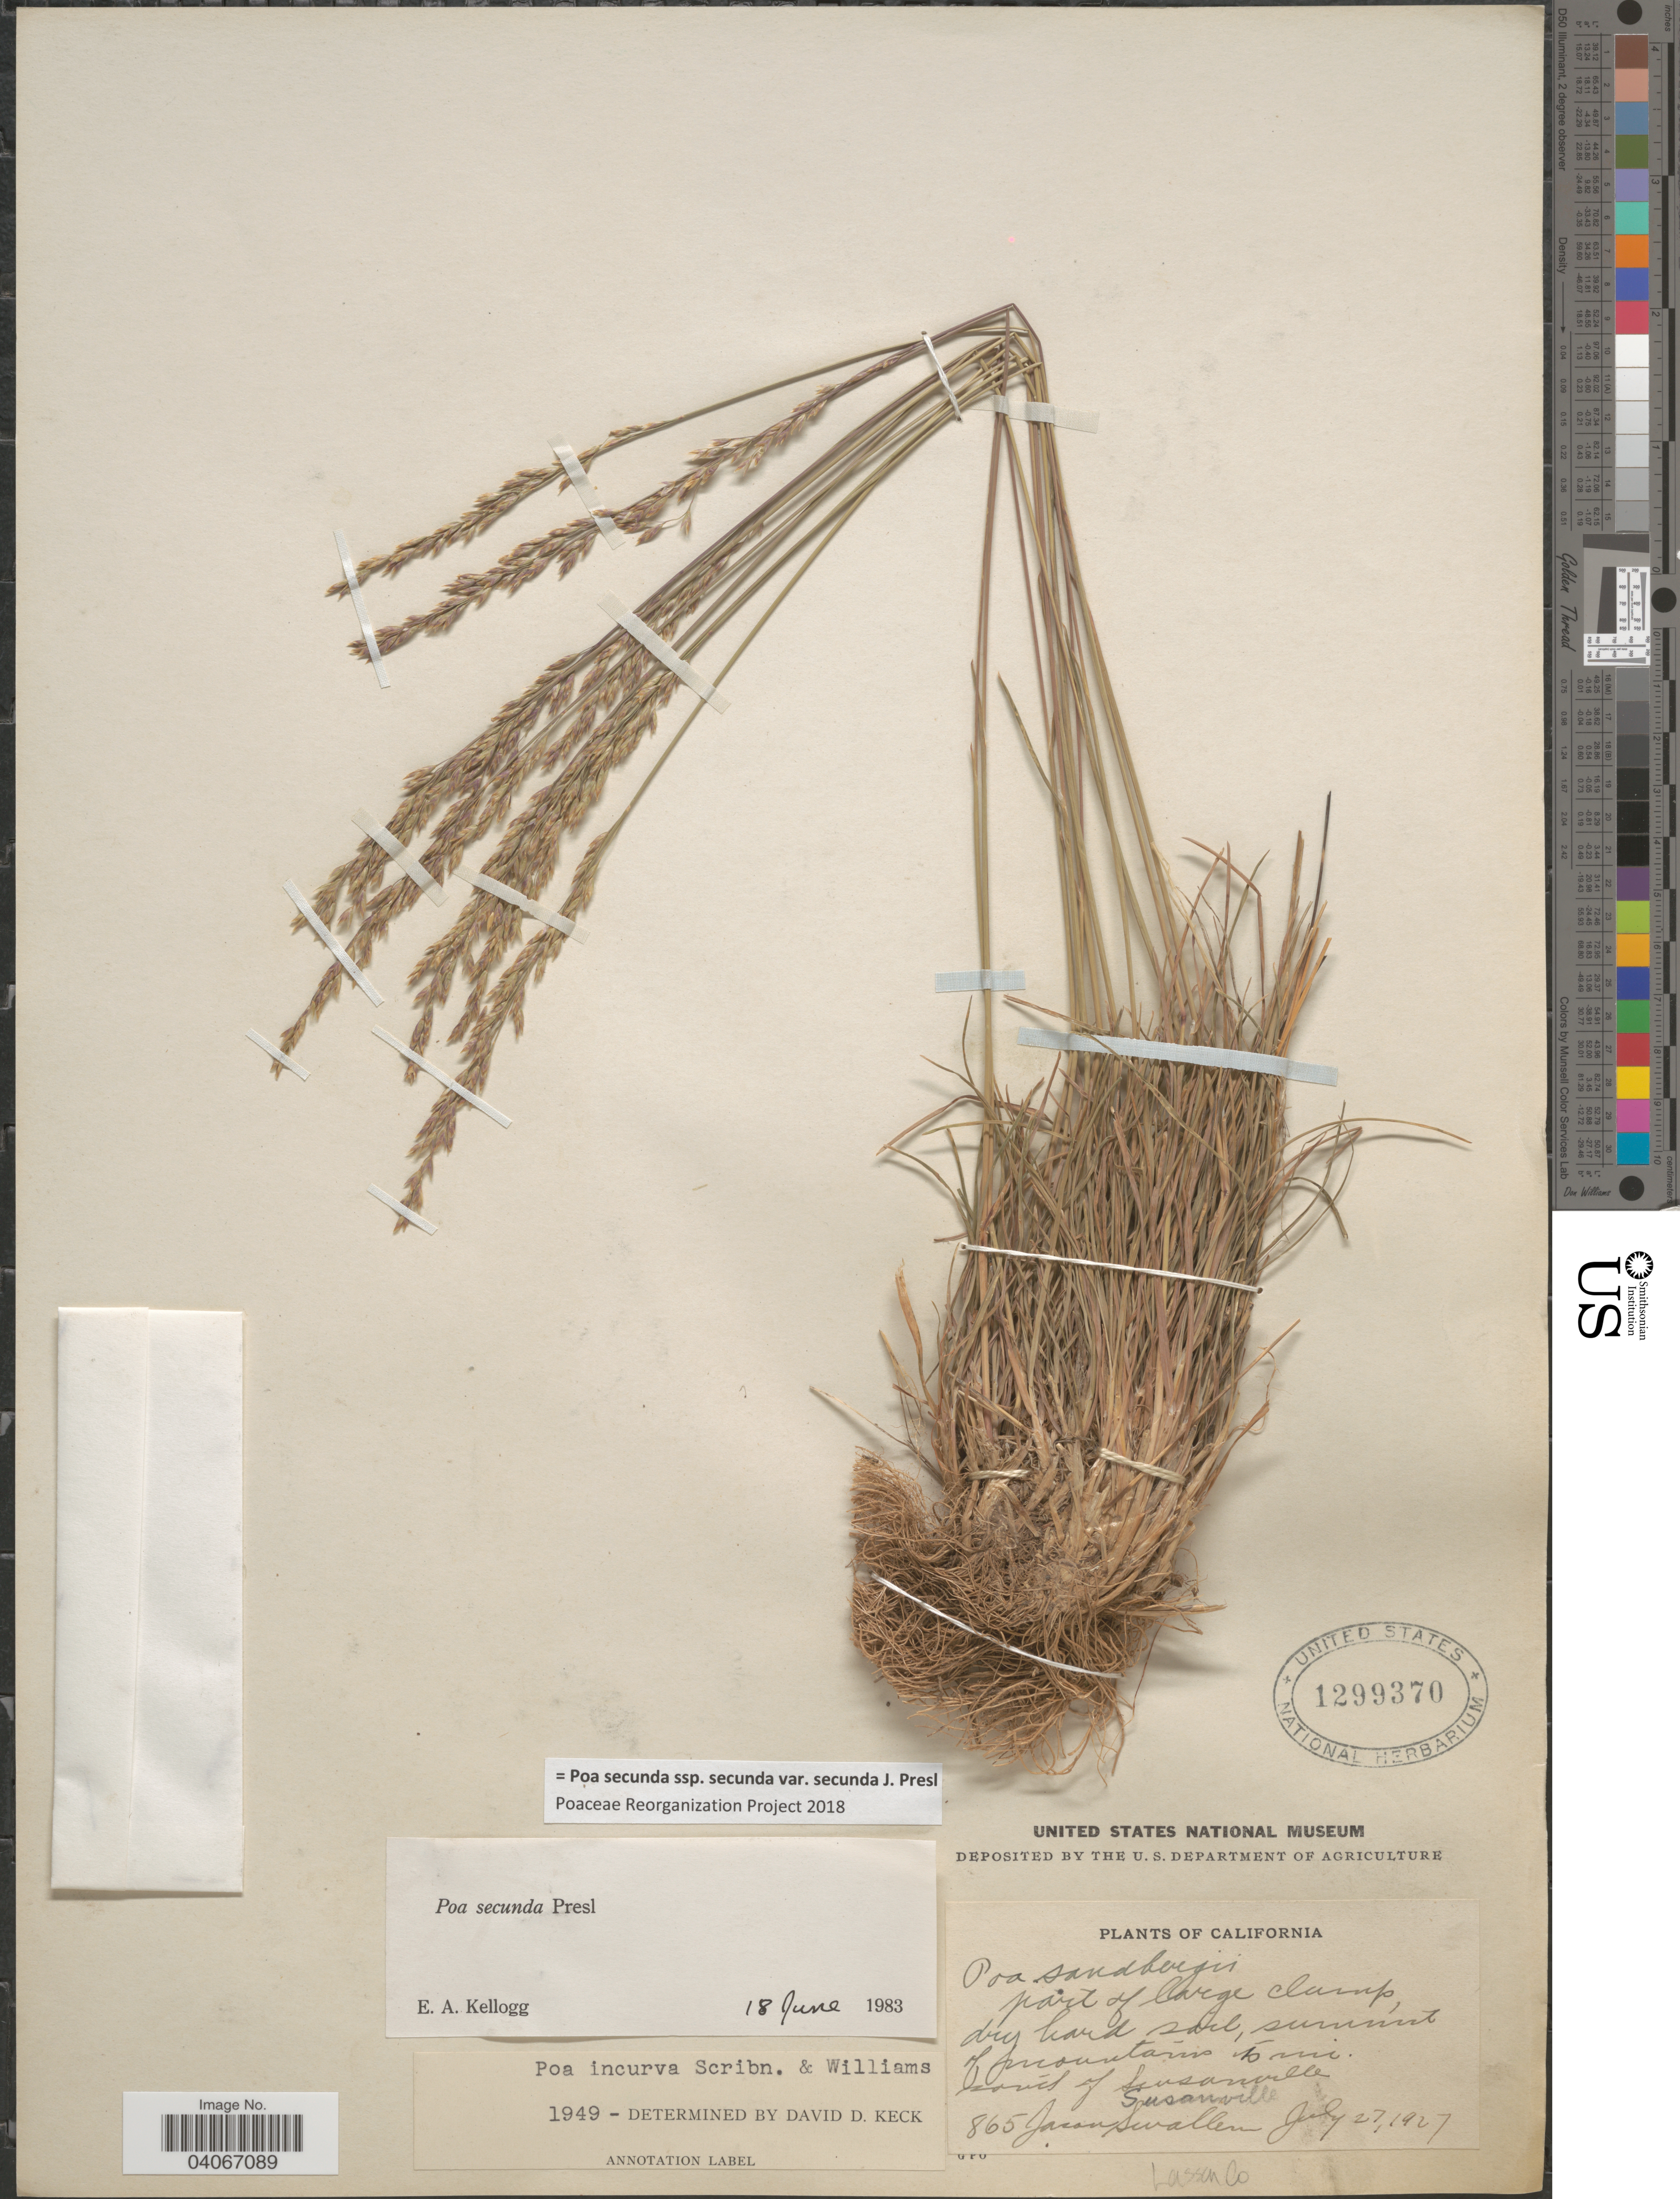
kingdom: Plantae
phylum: Tracheophyta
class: Liliopsida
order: Poales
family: Poaceae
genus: Poa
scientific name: Poa secunda subsp. secunda var. secunda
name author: J. Presl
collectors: J. R. Swallen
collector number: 865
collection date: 1927-07-27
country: United States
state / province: California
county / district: Lassen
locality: Summit of mountains 5 mi. south of Susanville. Lassen Co.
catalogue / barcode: US 1299370